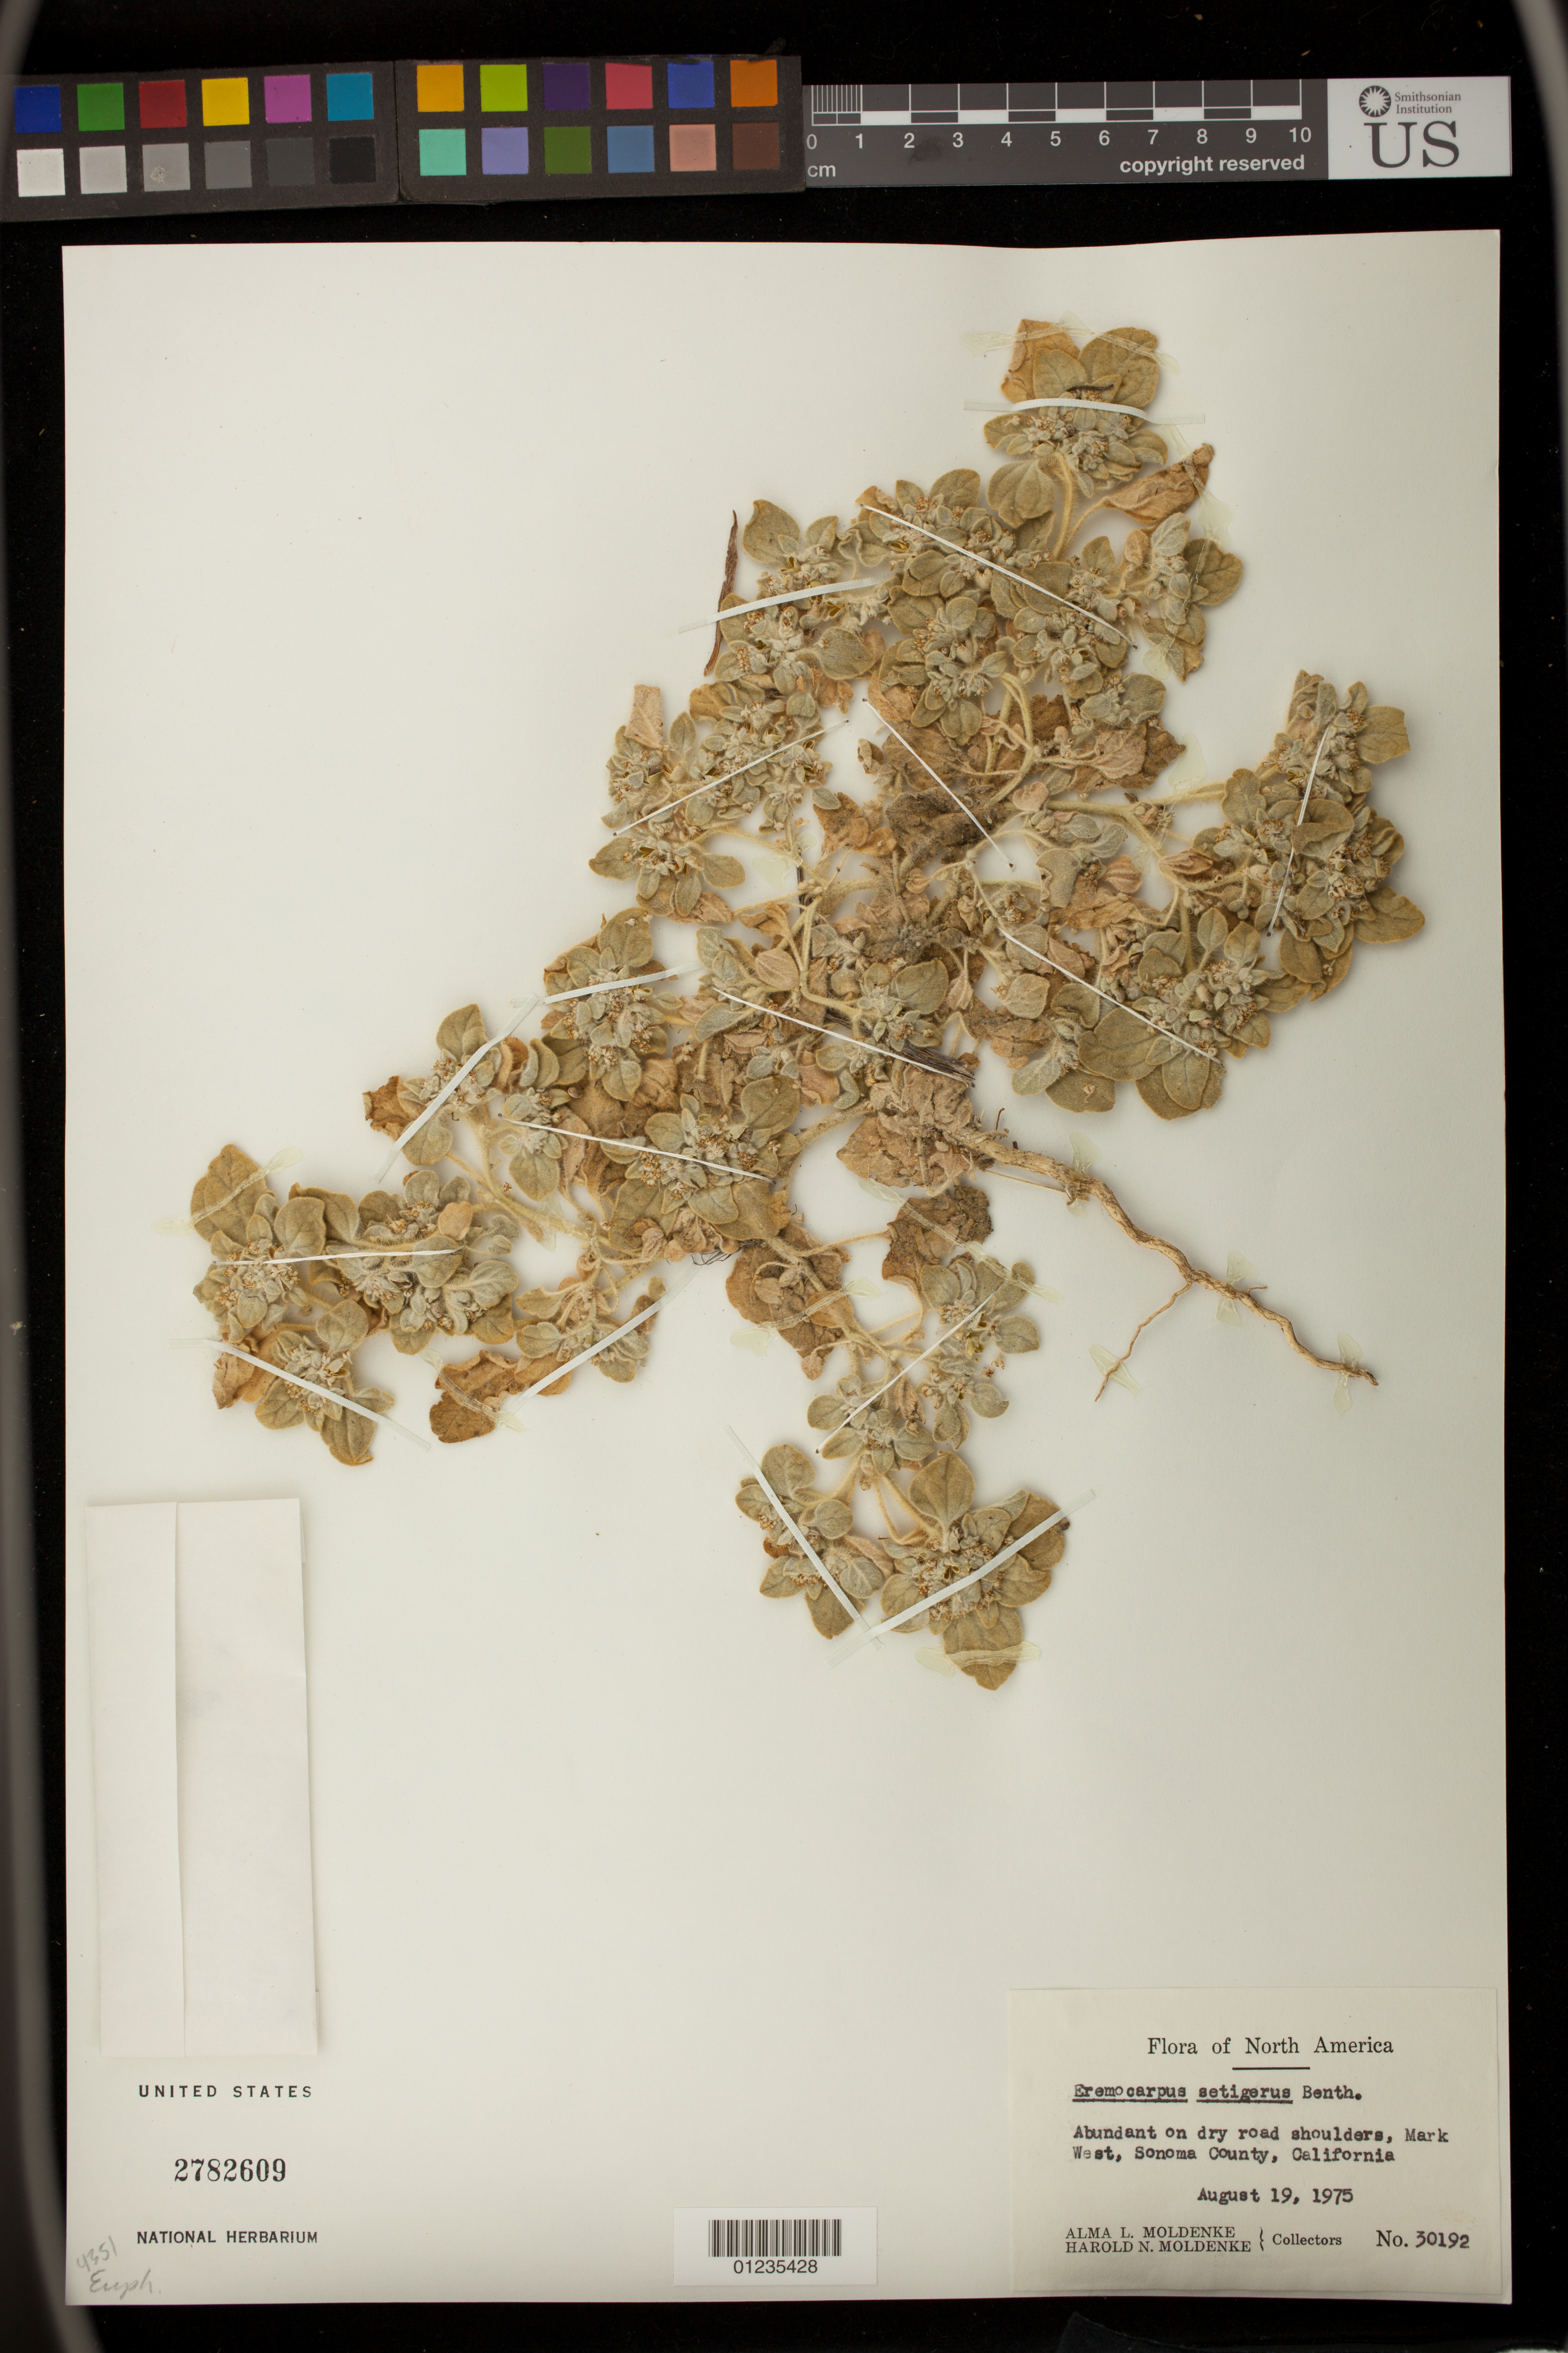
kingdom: Plantae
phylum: Tracheophyta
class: Magnoliopsida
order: Malpighiales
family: Euphorbiaceae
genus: Eremocarpus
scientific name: Eremocarpus setigerus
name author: (Hook.) Benth.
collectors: A. L. Moldenke & H. N. Moldenke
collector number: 30192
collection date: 1975-08-19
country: United States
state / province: California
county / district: Sonoma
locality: Mark West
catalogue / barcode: US 2782609